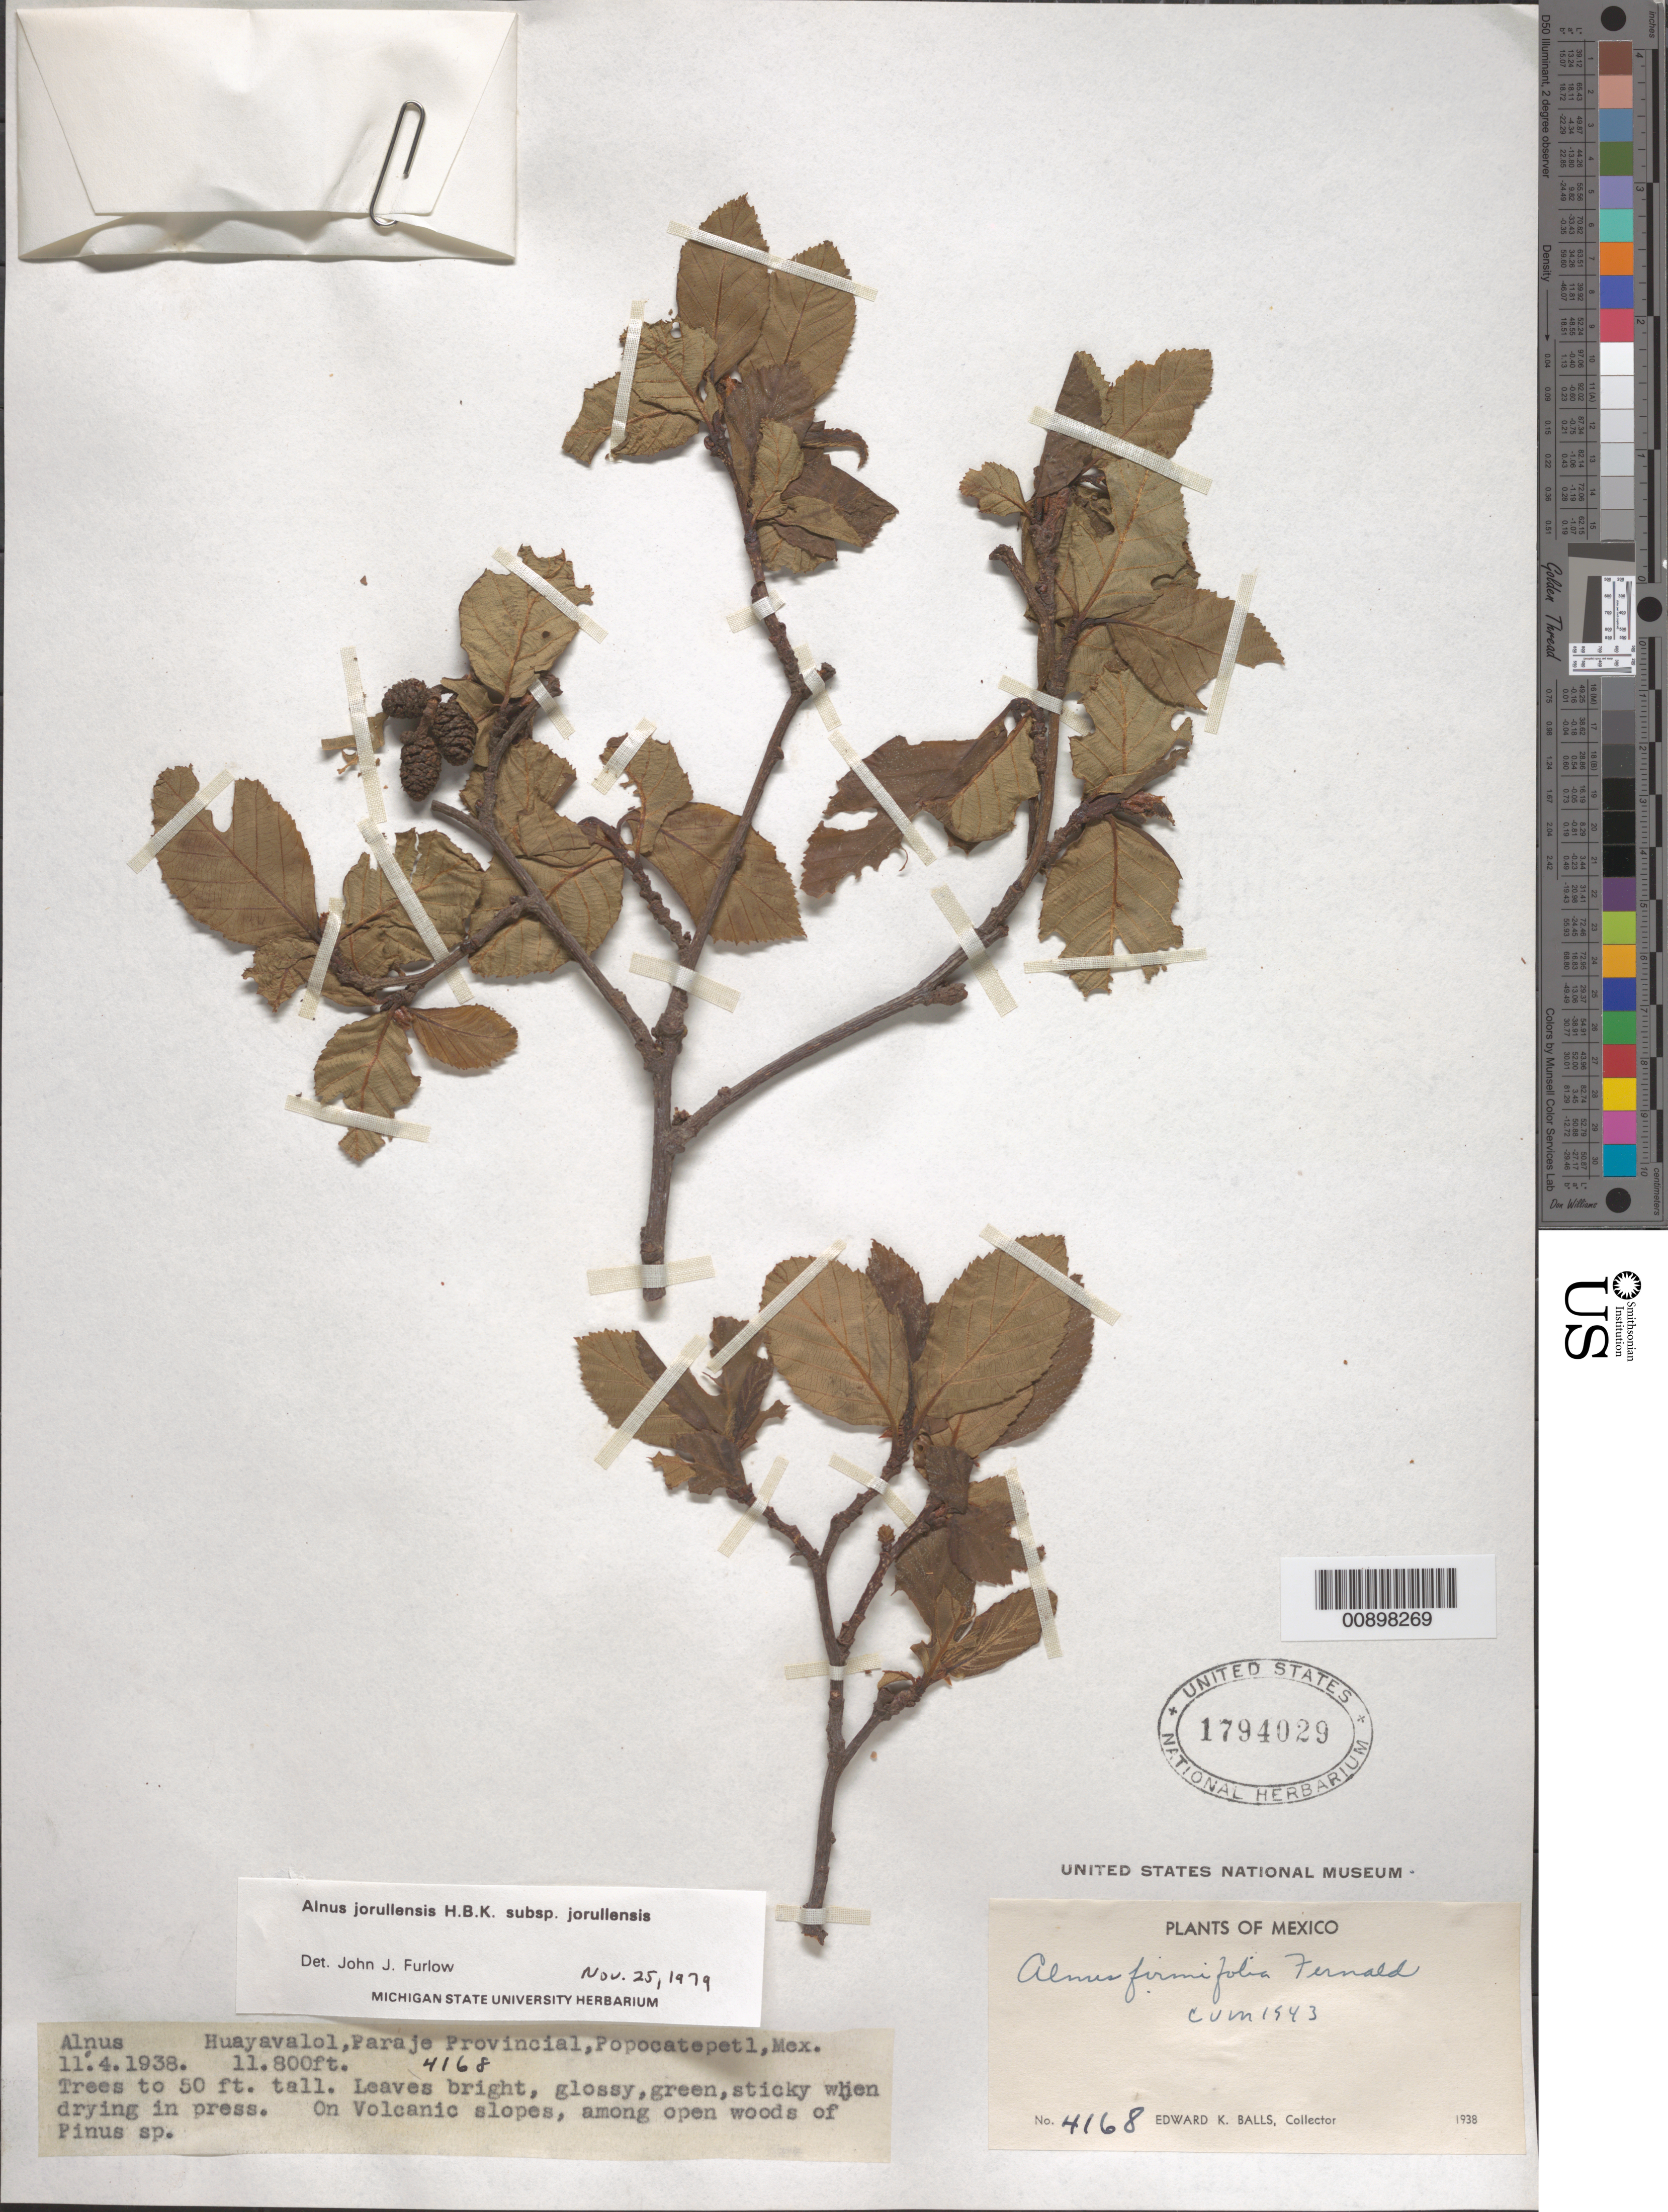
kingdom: Plantae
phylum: Tracheophyta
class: Magnoliopsida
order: Fagales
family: Betulaceae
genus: Alnus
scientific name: Alnus jorullensis subsp. jorullensis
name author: Kunth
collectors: E. K. Balls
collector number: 4168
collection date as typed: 04 Nov 1938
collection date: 1938-11-04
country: Mexico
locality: Huayavalol, Paraje Provincial, Popocatepetl, Mexico.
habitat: On volcanic slopes, among open woods of Pinus sp.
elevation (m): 3597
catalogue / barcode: US 1794029